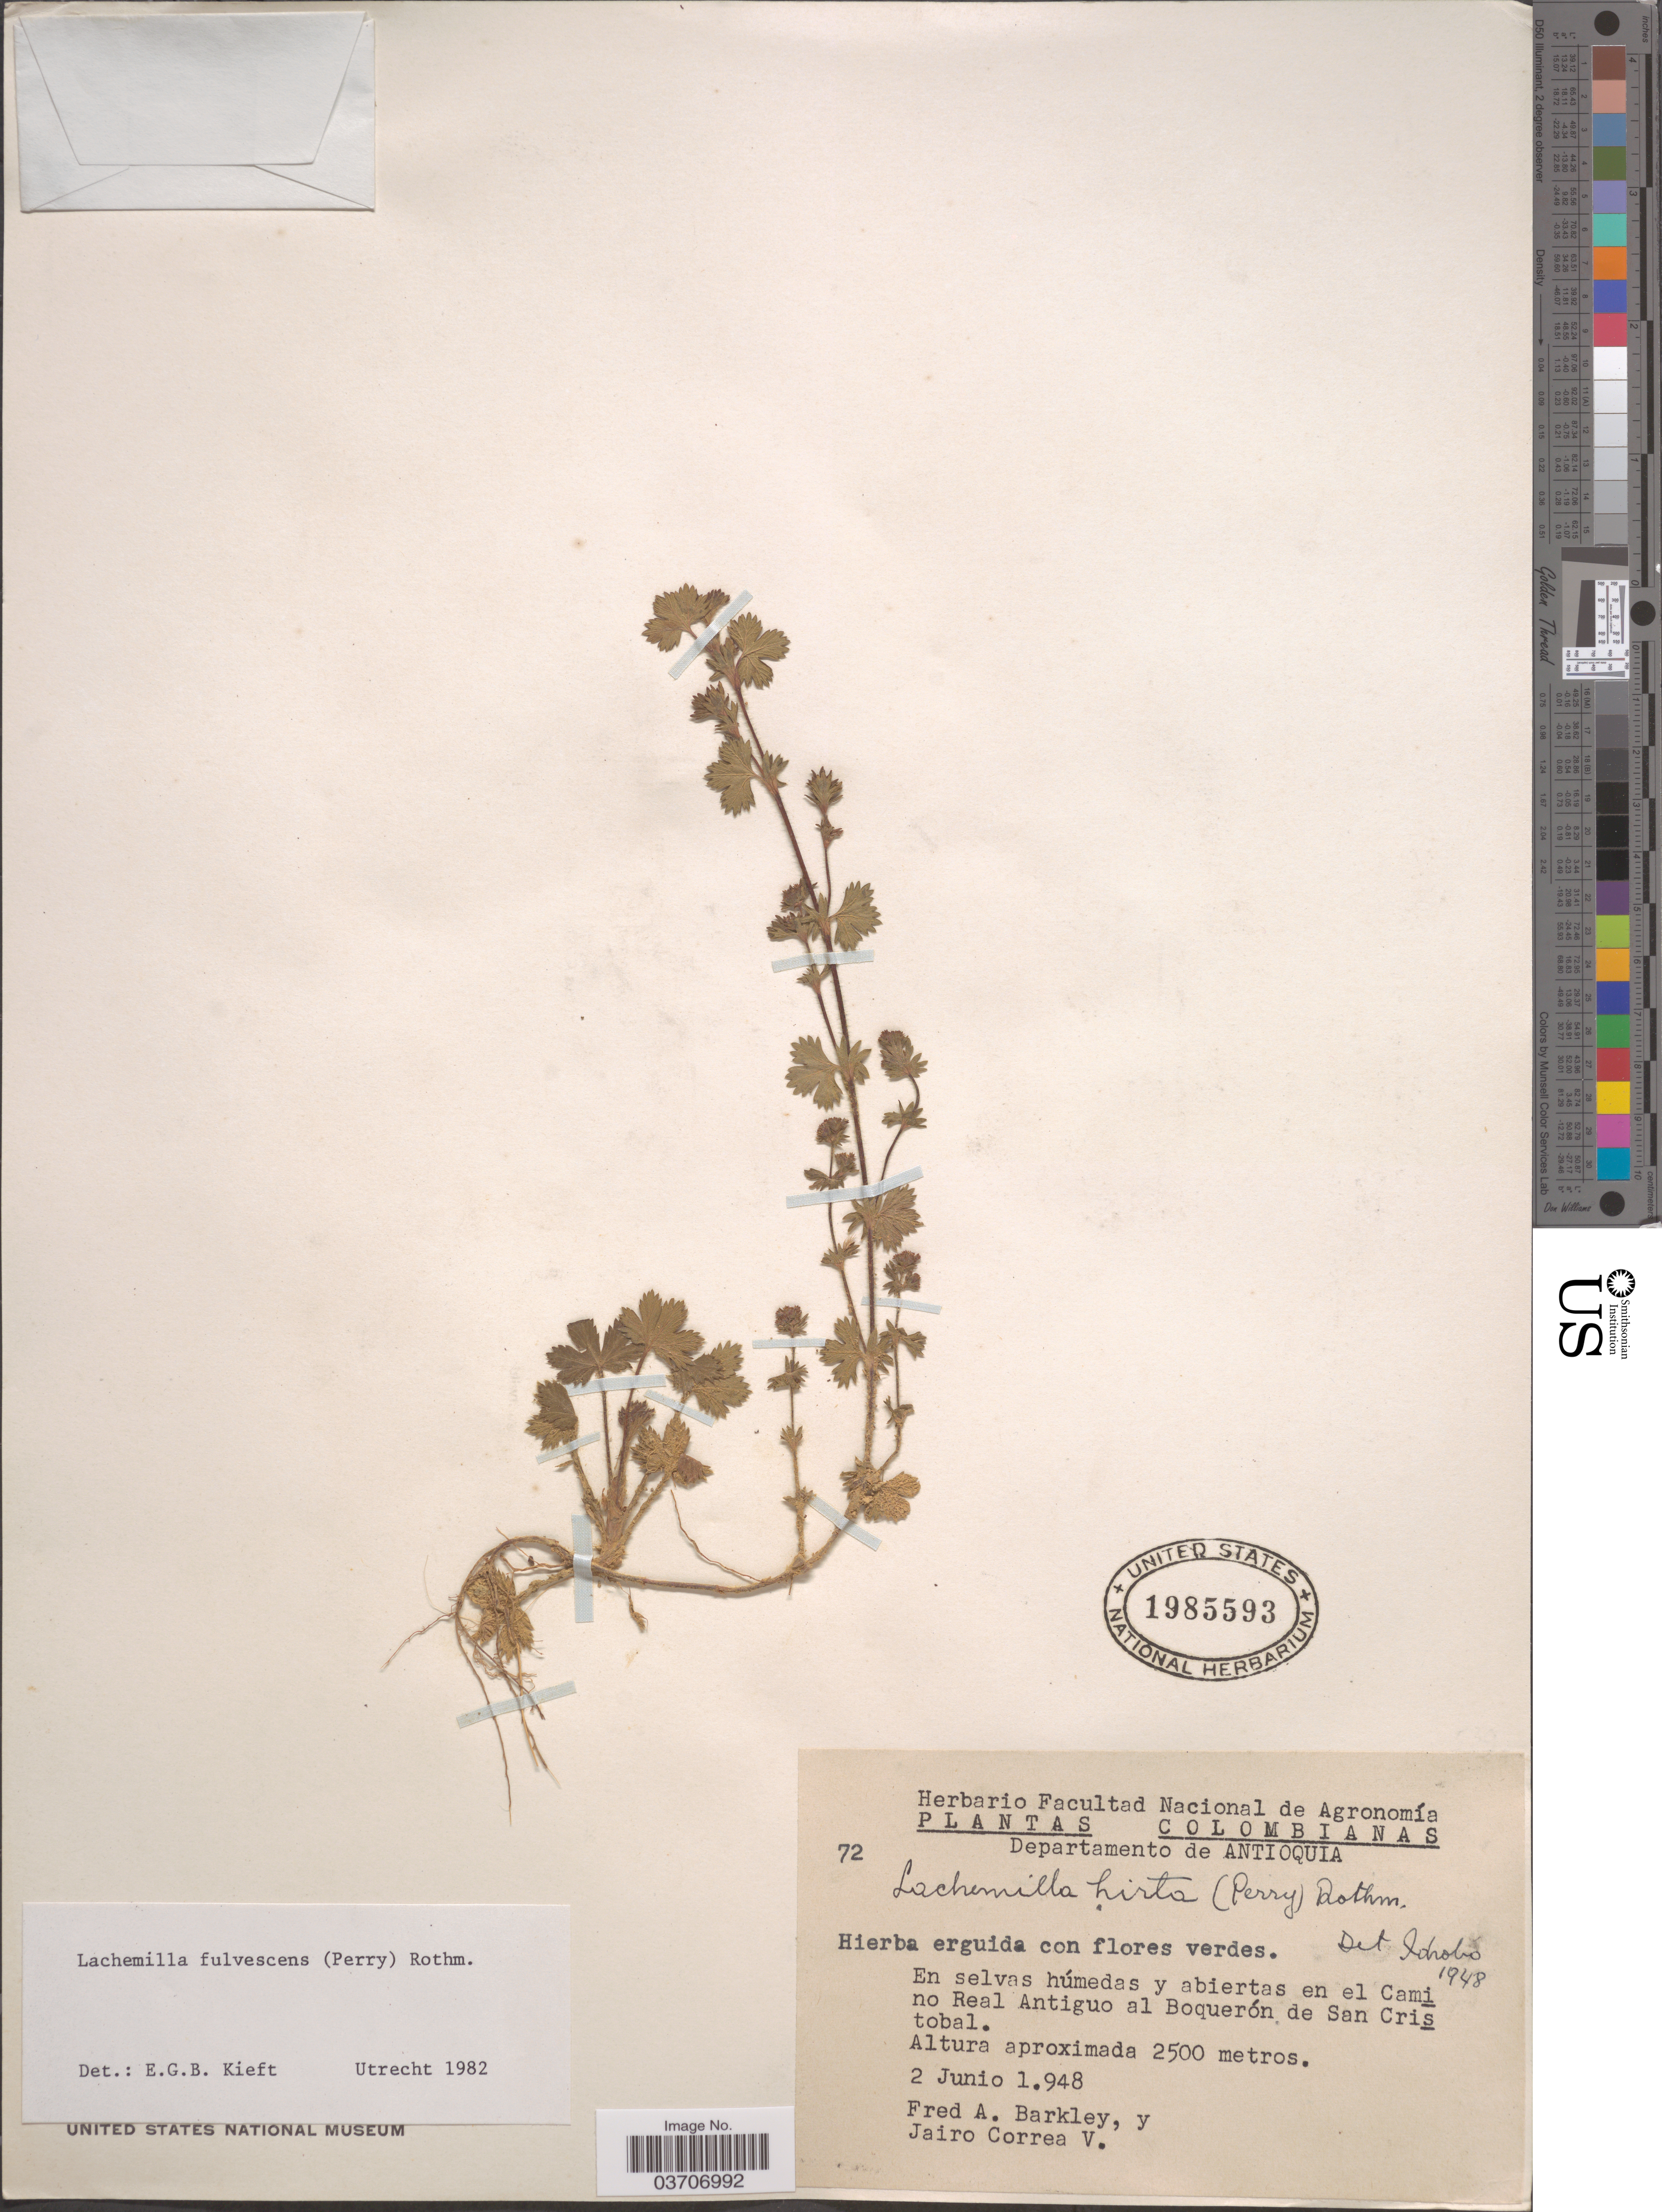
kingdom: Plantae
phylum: Tracheophyta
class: Magnoliopsida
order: Rosales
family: Rosaceae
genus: Lachemilla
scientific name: Lachemilla fulvescens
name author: (L.M. Perry) Rothm.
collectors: F. A. Barkley & J. Correa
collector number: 72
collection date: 1948-06-02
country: Colombia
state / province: Antioquia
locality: Departamento de Antioquia. En el Cami no Real Antiguo al Boquerón de San Cristobal.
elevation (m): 2500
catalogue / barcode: US 1985593